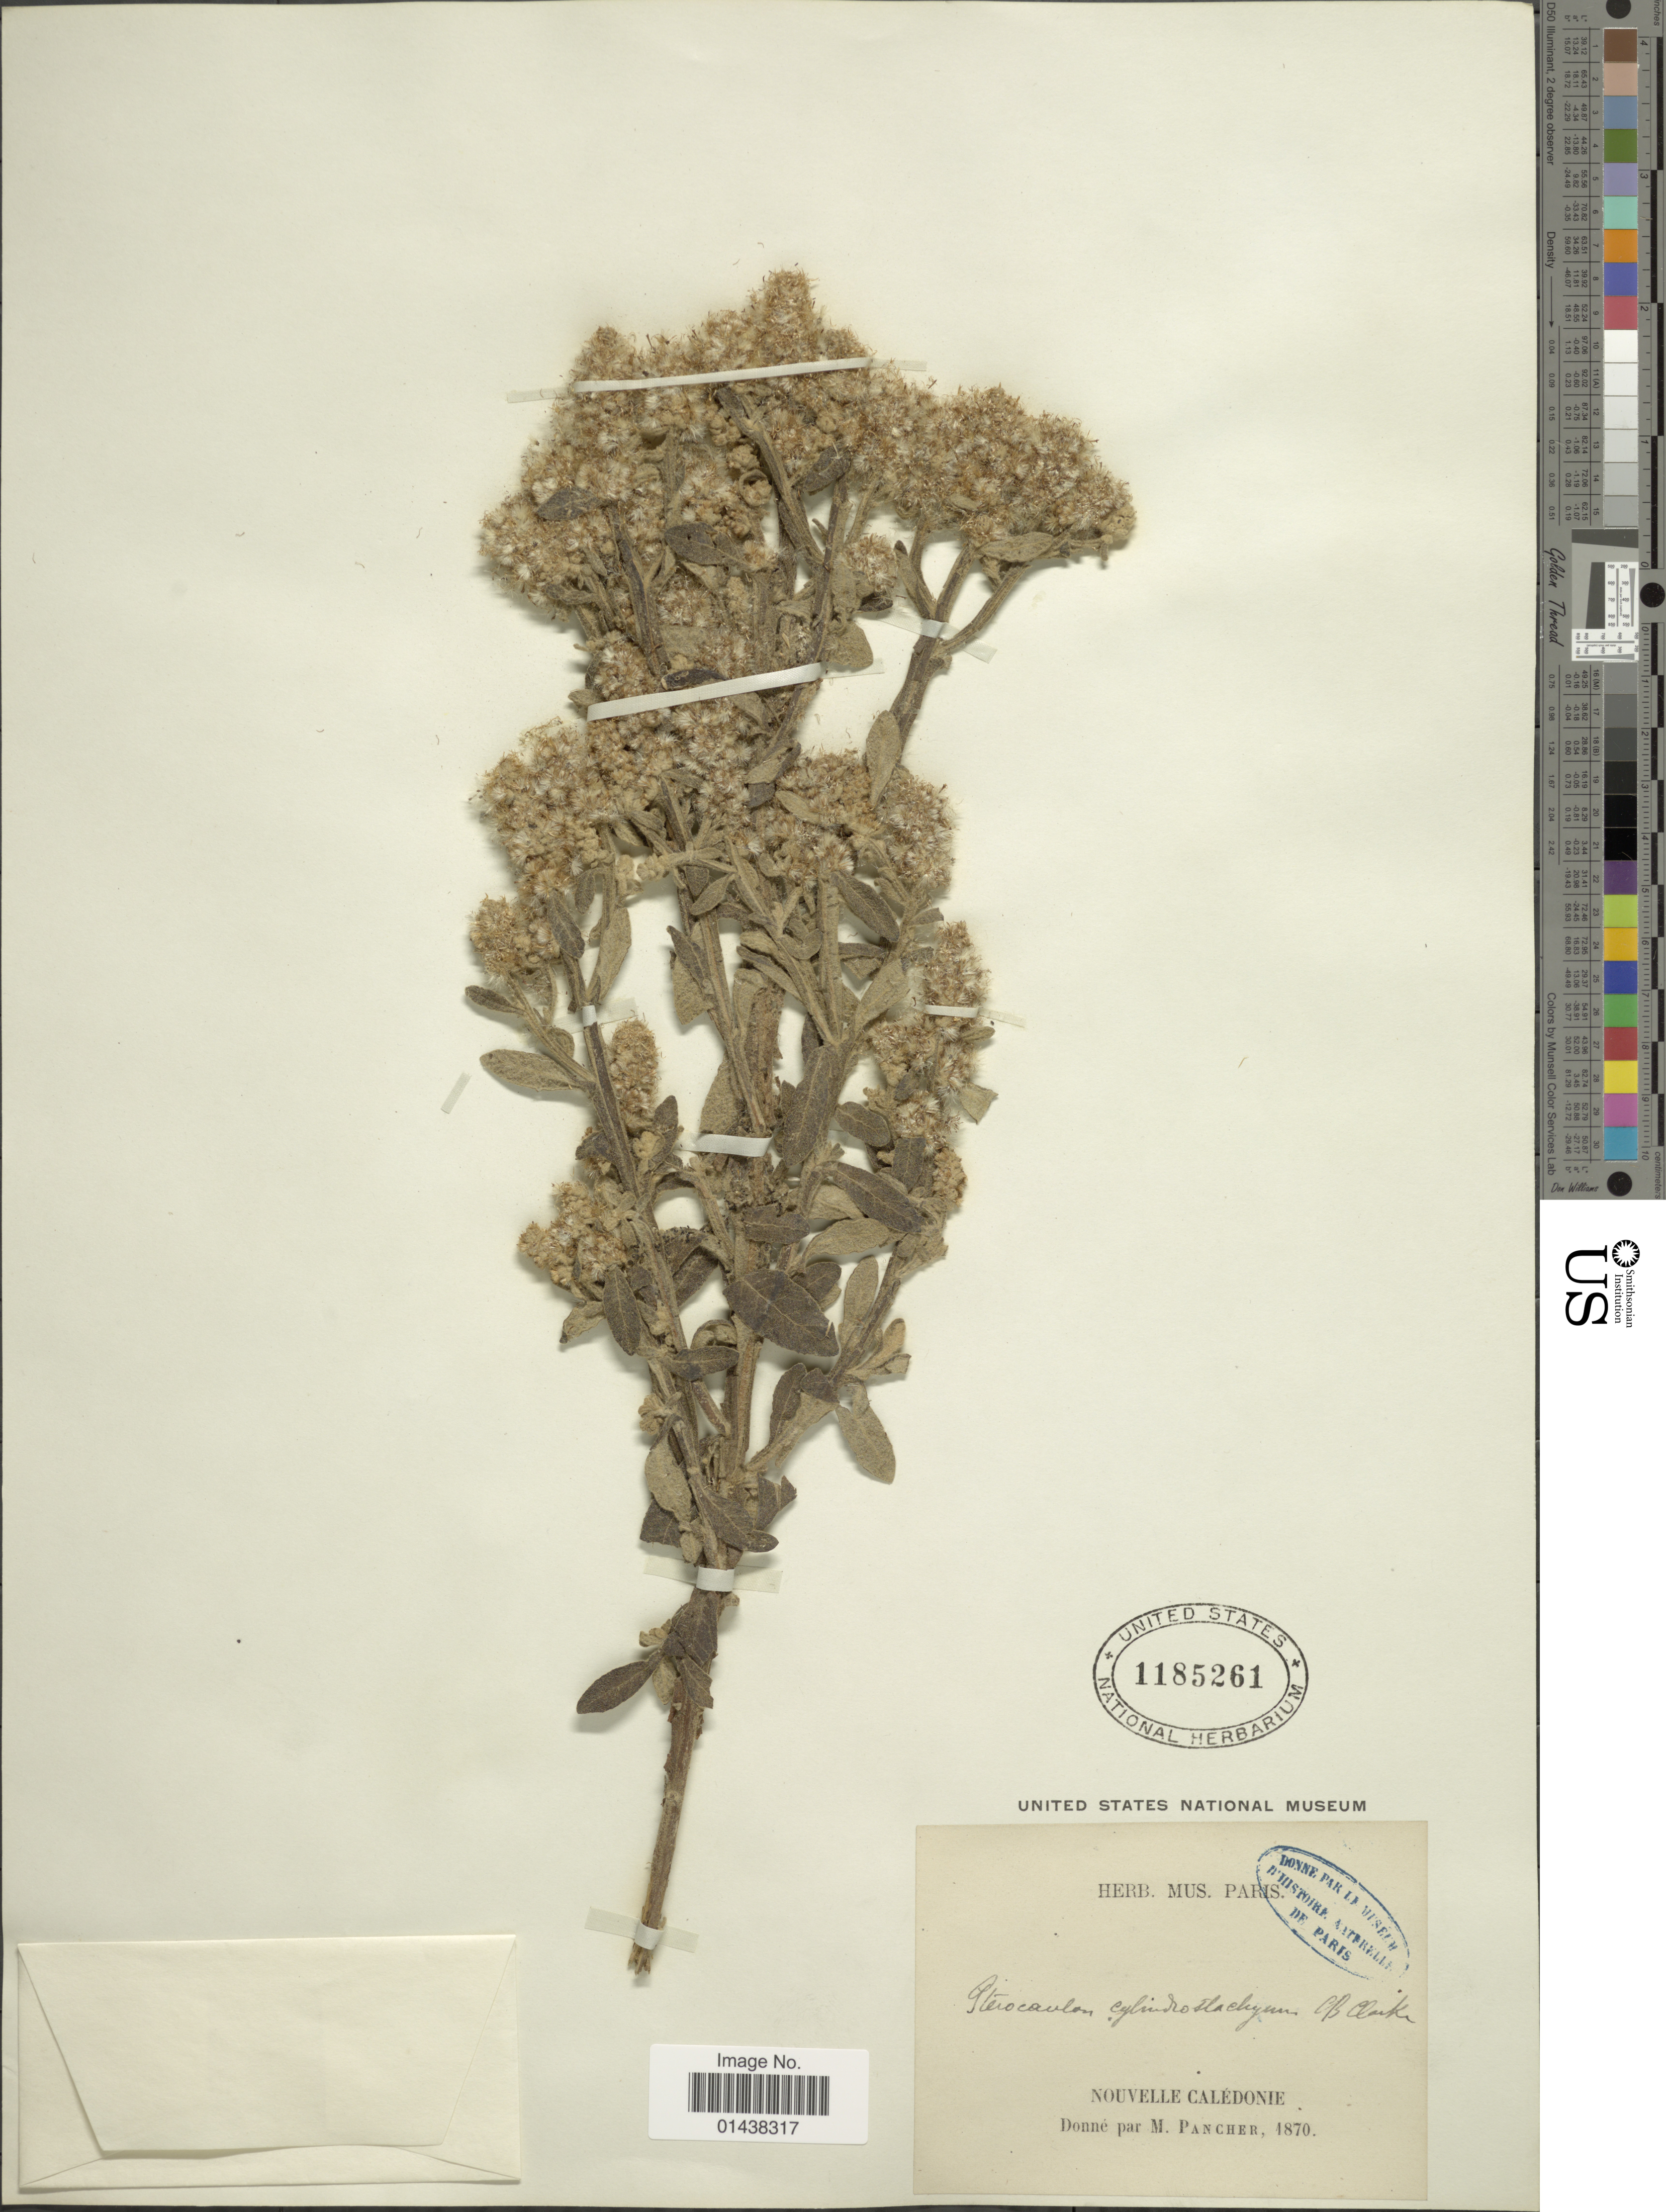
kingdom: Plantae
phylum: Tracheophyta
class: Magnoliopsida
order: Asterales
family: Asteraceae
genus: Pterocaulon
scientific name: Pterocaulon cylindrostachyum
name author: C.B. Clarke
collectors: M. Pancher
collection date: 1870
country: New Caledonia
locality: Nouvelle Caledonie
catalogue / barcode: US 1185261